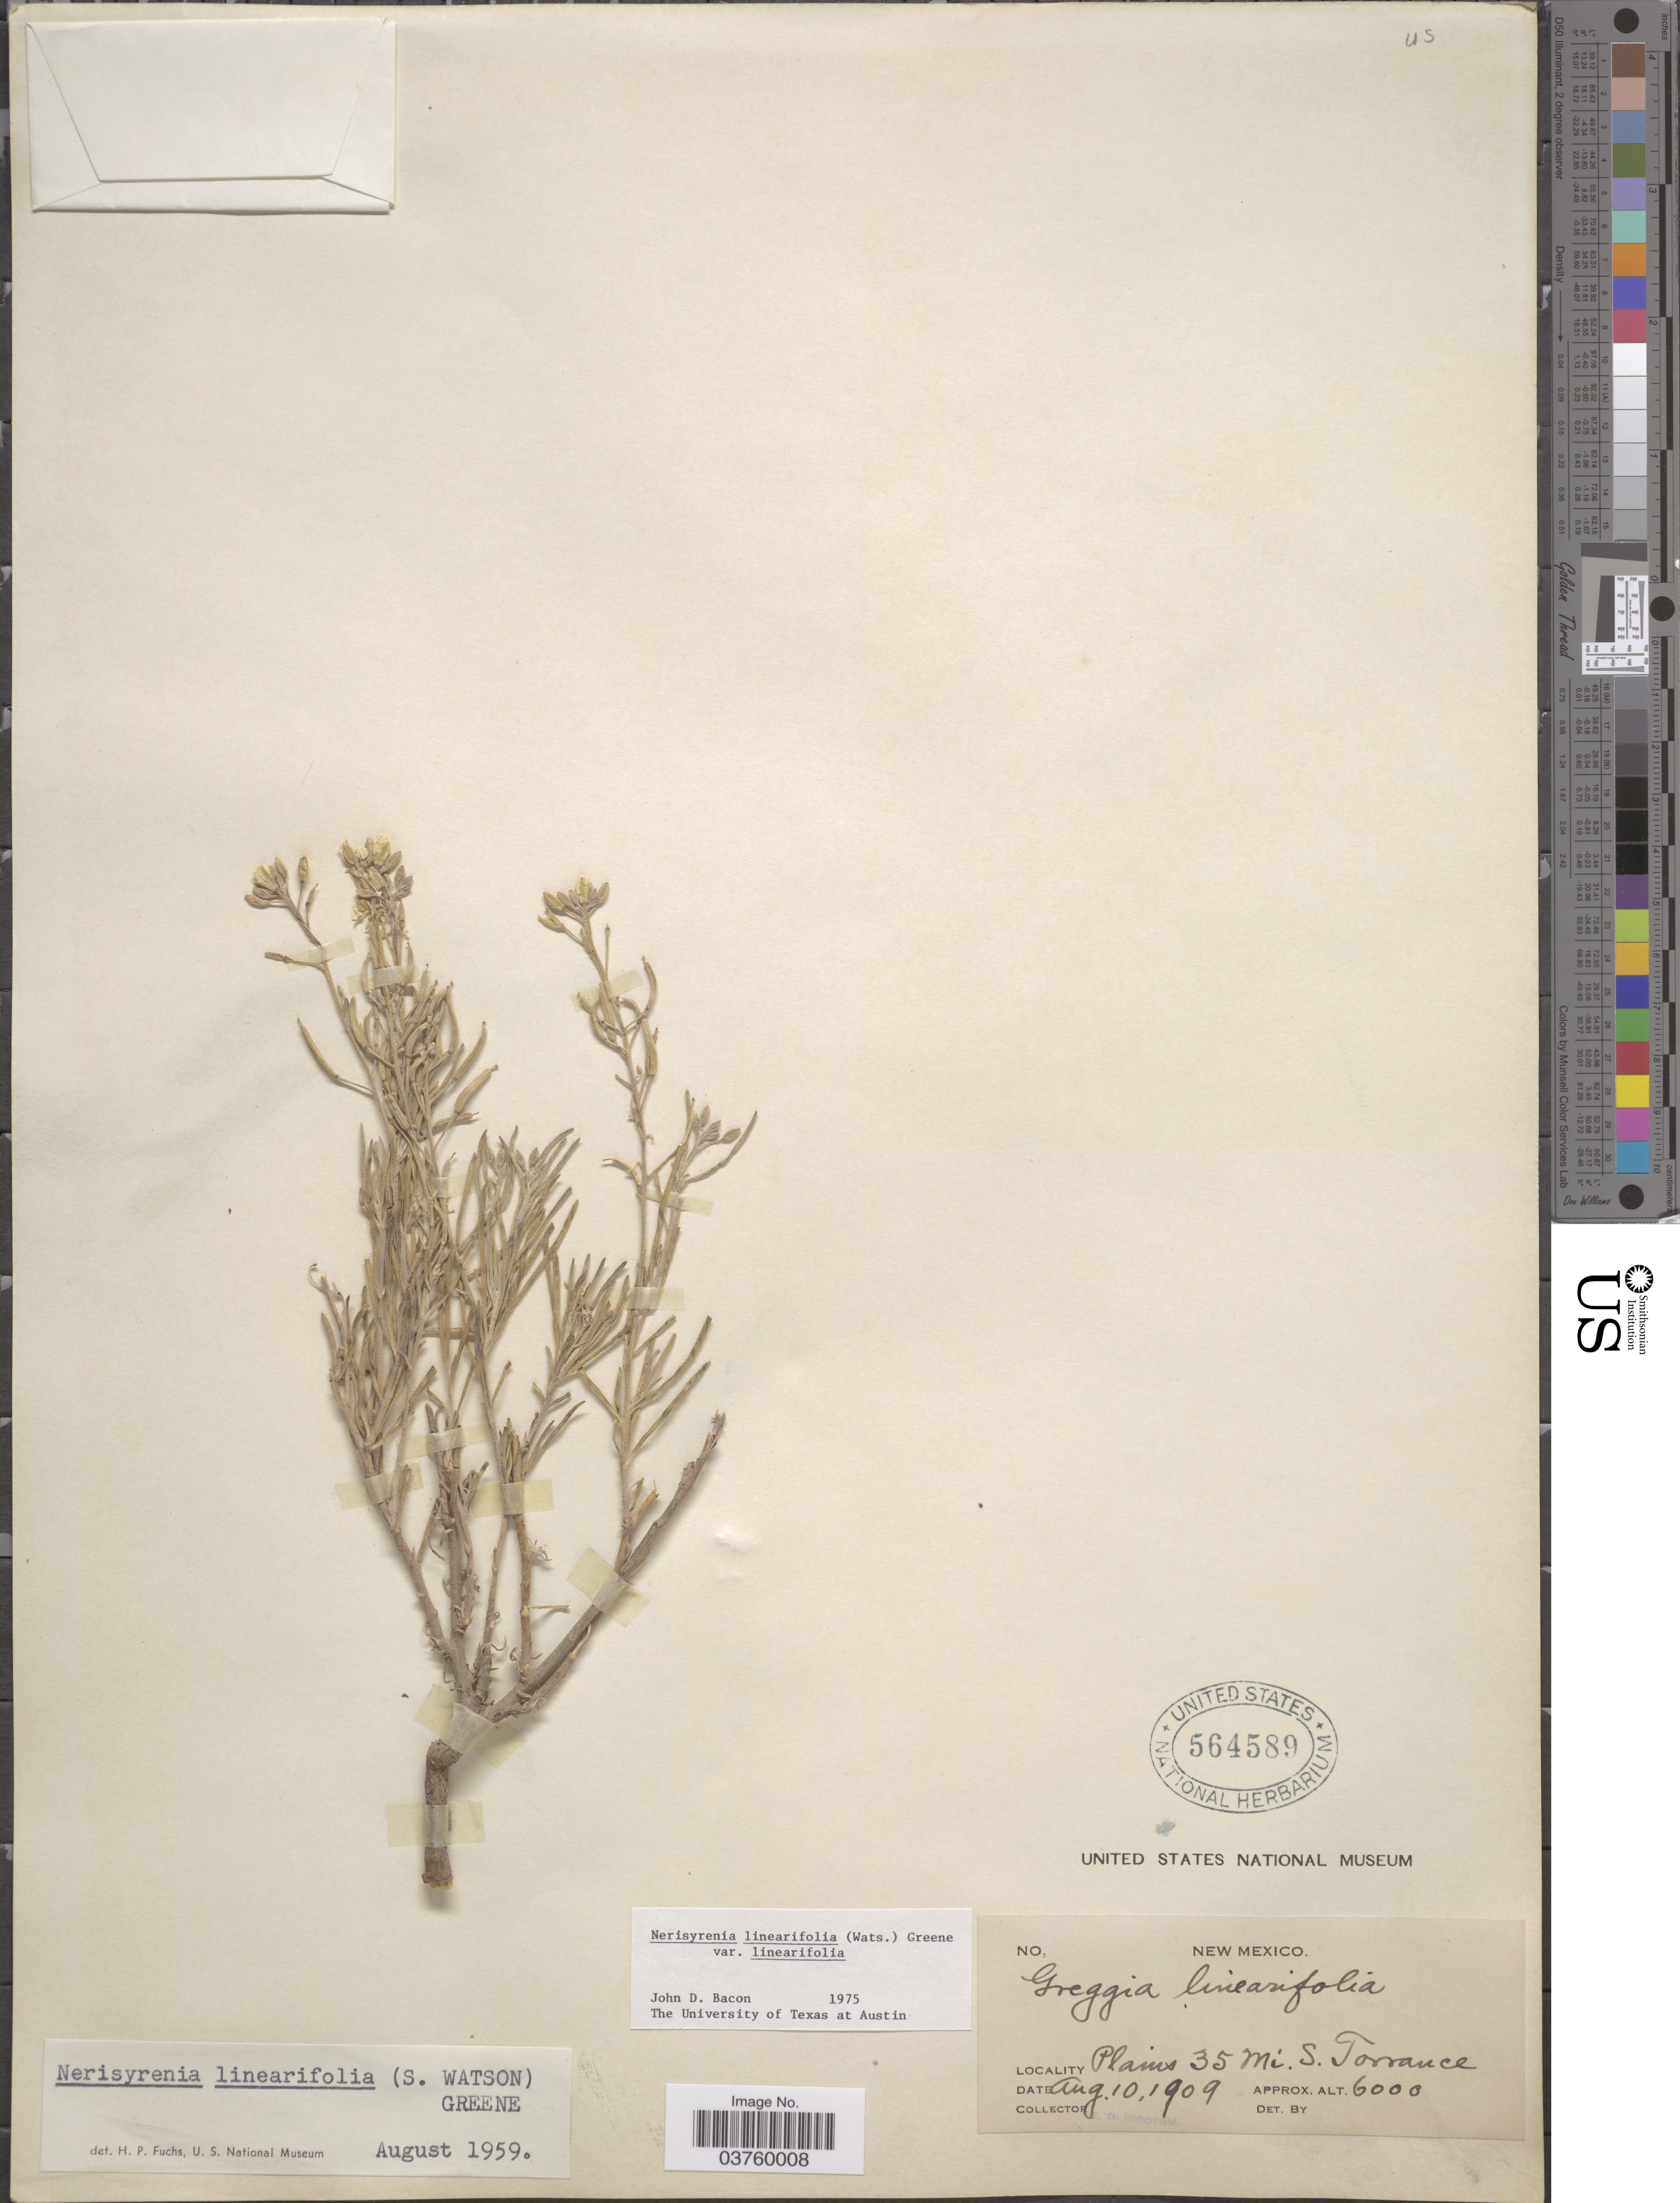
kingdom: Plantae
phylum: Tracheophyta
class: Magnoliopsida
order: Brassicales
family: Brassicaceae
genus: Nerisyrenia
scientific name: Nerisyrenia linearifolia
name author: (S. Watson) Greene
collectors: E. O. Wooton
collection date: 1909-08-10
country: United States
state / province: New Mexico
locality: Plains 35 Mi. S. Torrance.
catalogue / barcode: US 564589